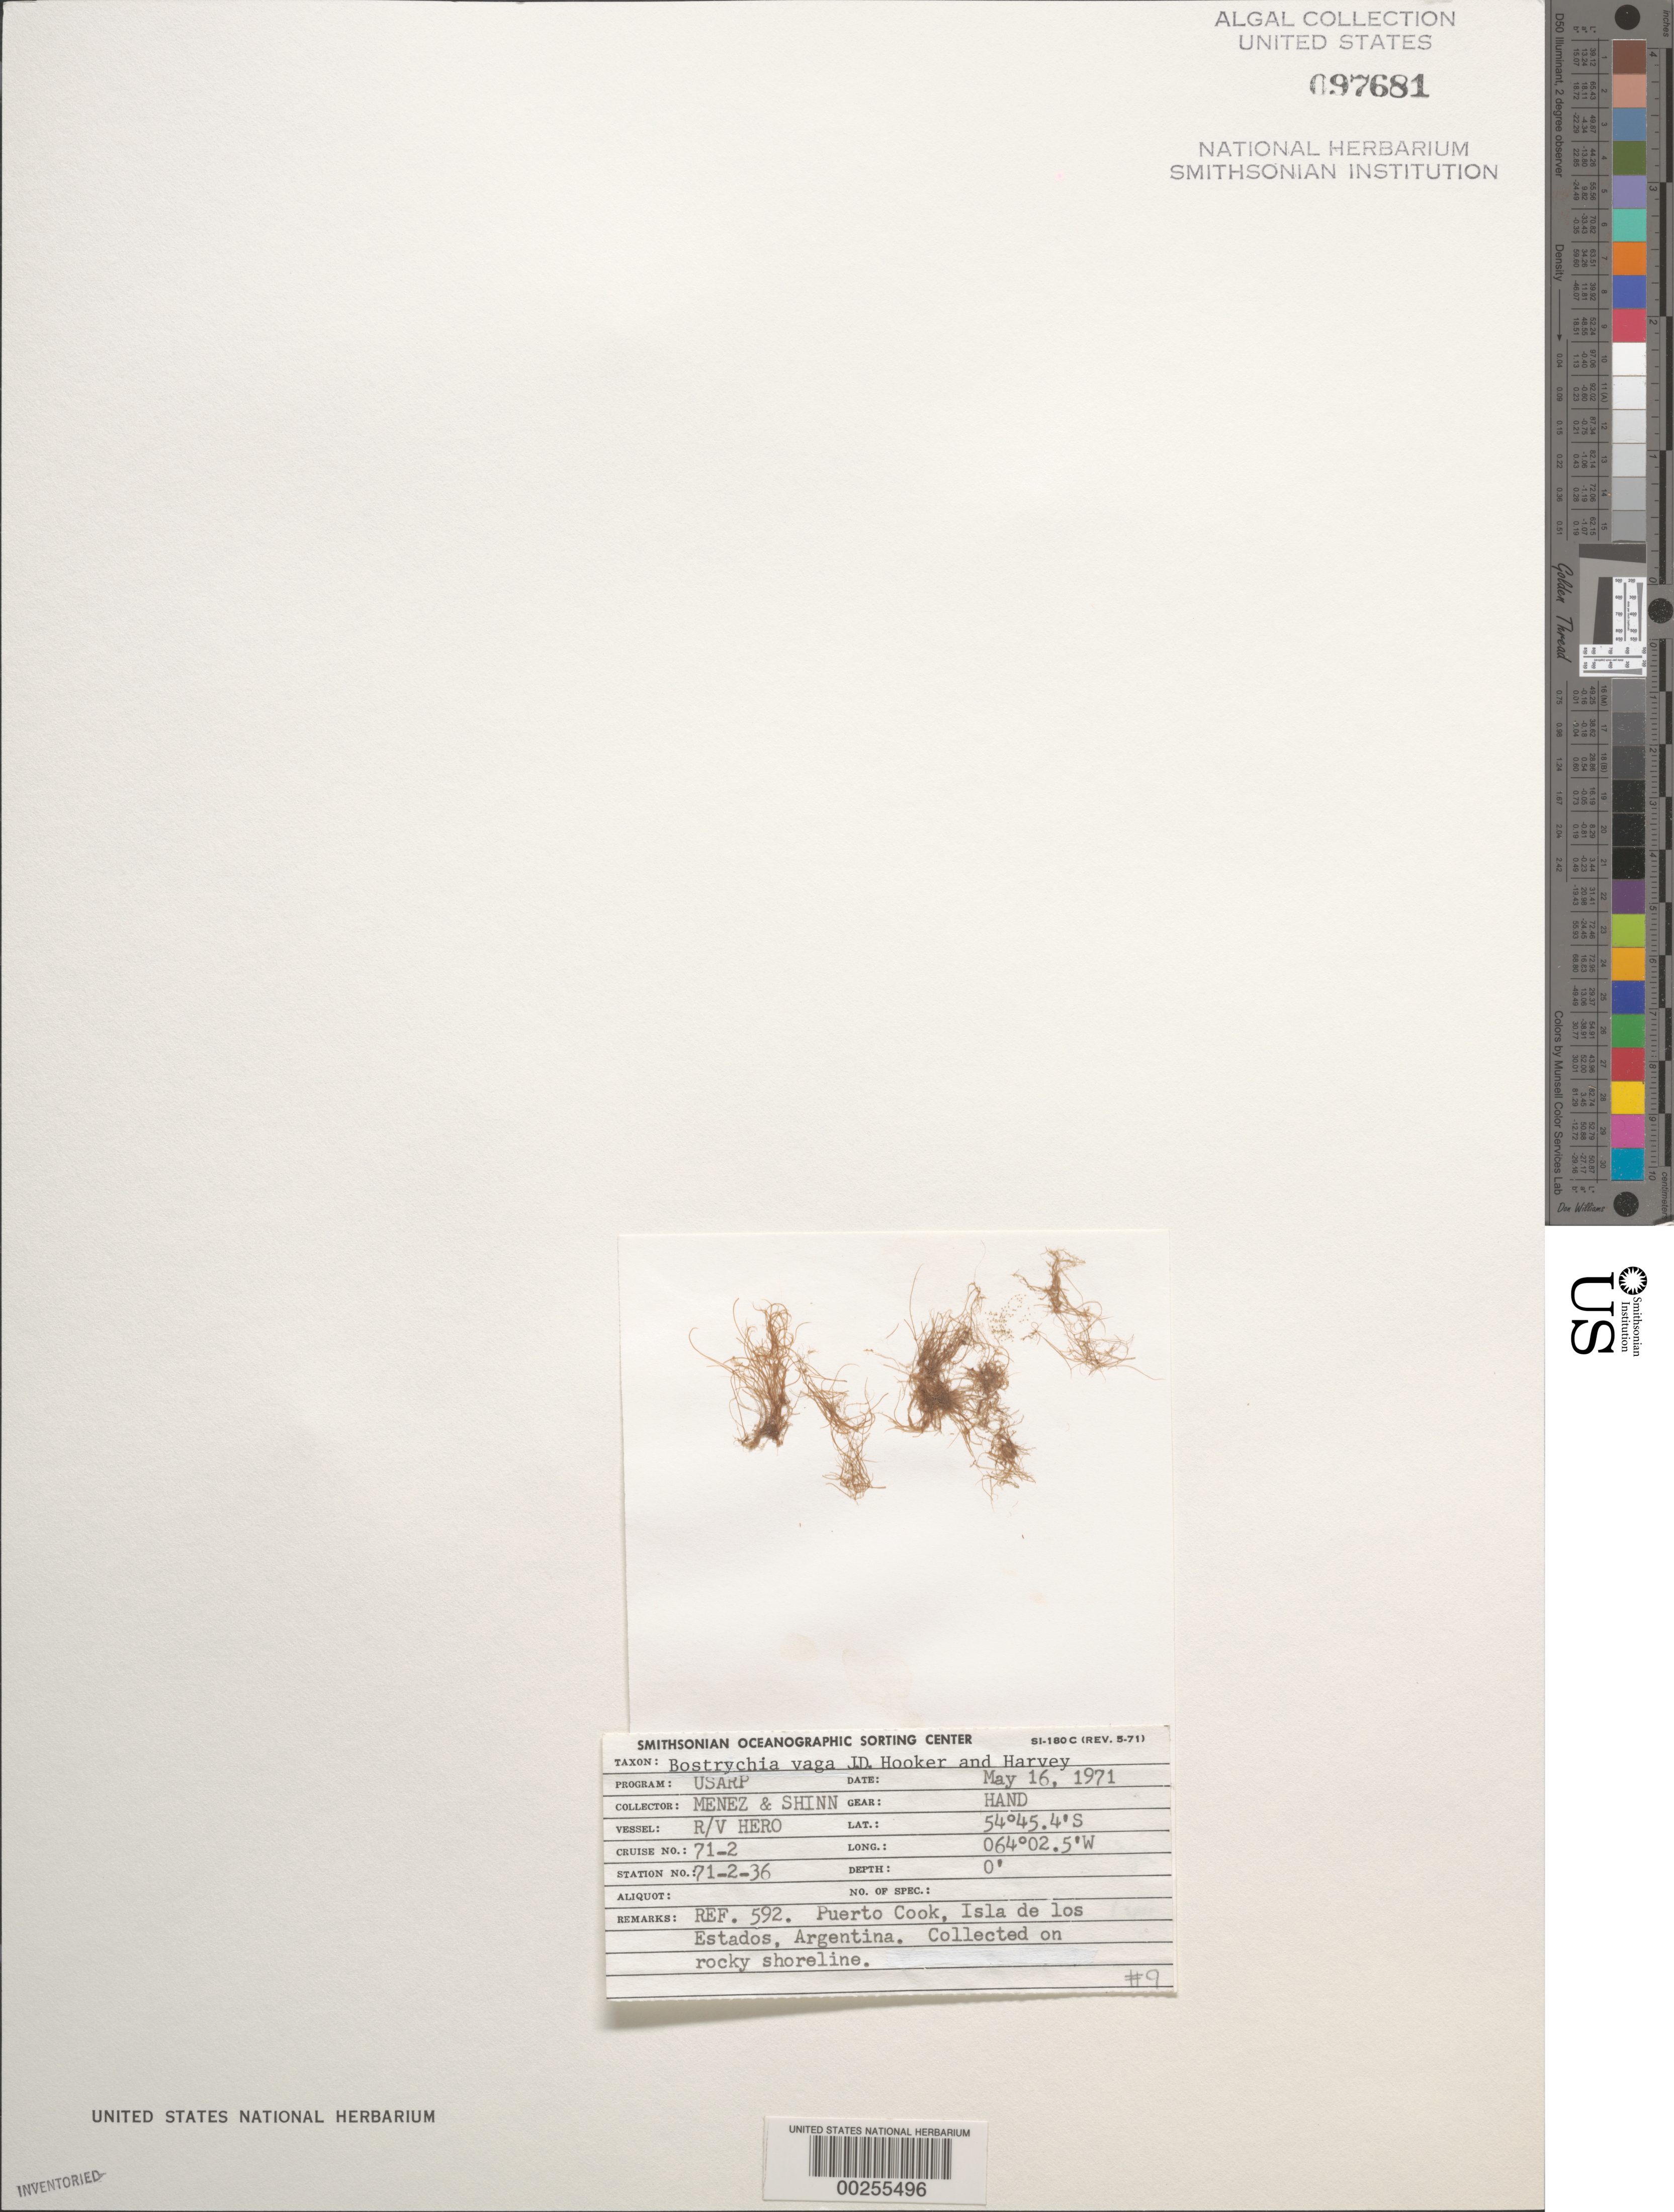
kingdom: Plantae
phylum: Rhodophyta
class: Florideophyceae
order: Ceramiales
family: Rhodomelaceae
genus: Bostrychia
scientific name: Bostrychia vaga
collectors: Meñez & -. Shinn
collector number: Station 71-2-36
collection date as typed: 16 May 1971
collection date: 1971-05-16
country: Argentina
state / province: Tierra del Fuego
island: Isla de los Estados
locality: Puerto Cook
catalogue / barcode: US 97681